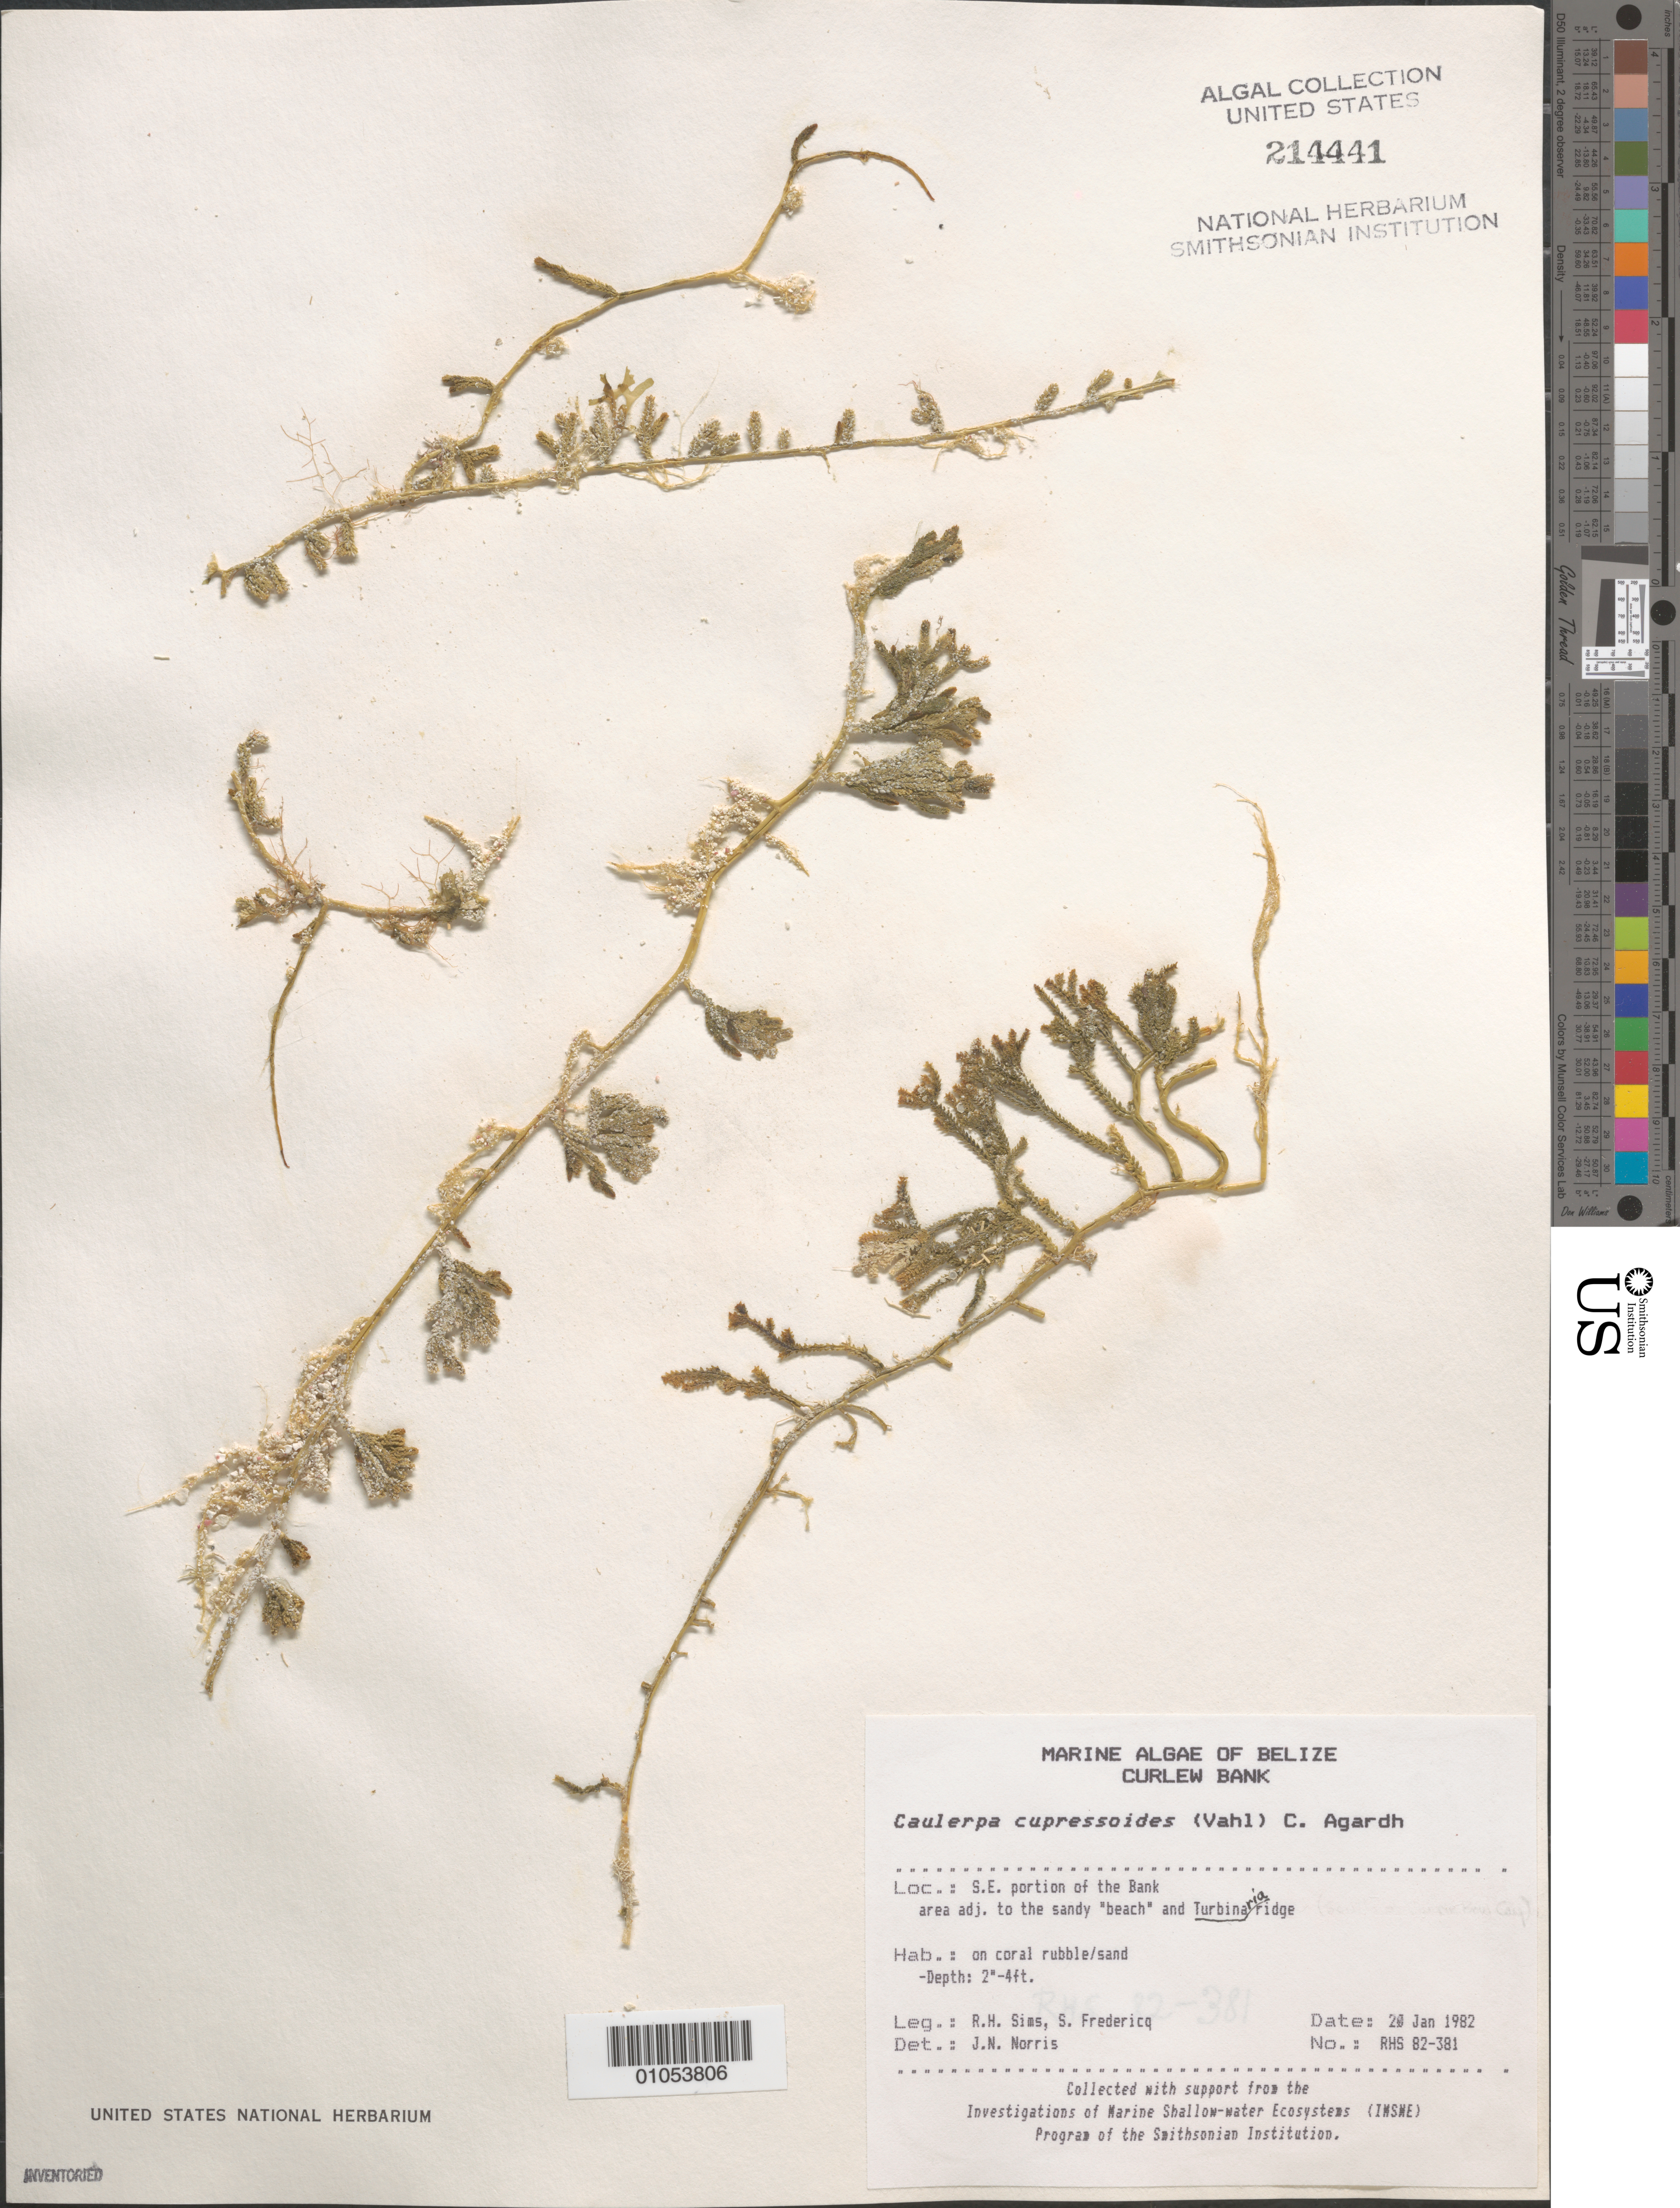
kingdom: Plantae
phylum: Chlorophyta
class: Ulvophyceae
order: Bryopsidales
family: Caulerpaceae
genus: Caulerpa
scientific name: Caulerpa cupressoides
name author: (Vahl) C. Agardh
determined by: Norris, James N.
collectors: R. H. Sims & S. Fredericq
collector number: RHS 82-381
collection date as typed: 20 Jan 1982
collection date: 1982-01-20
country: Belize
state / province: Stann Creek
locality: Curlew Bank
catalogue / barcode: US 214441